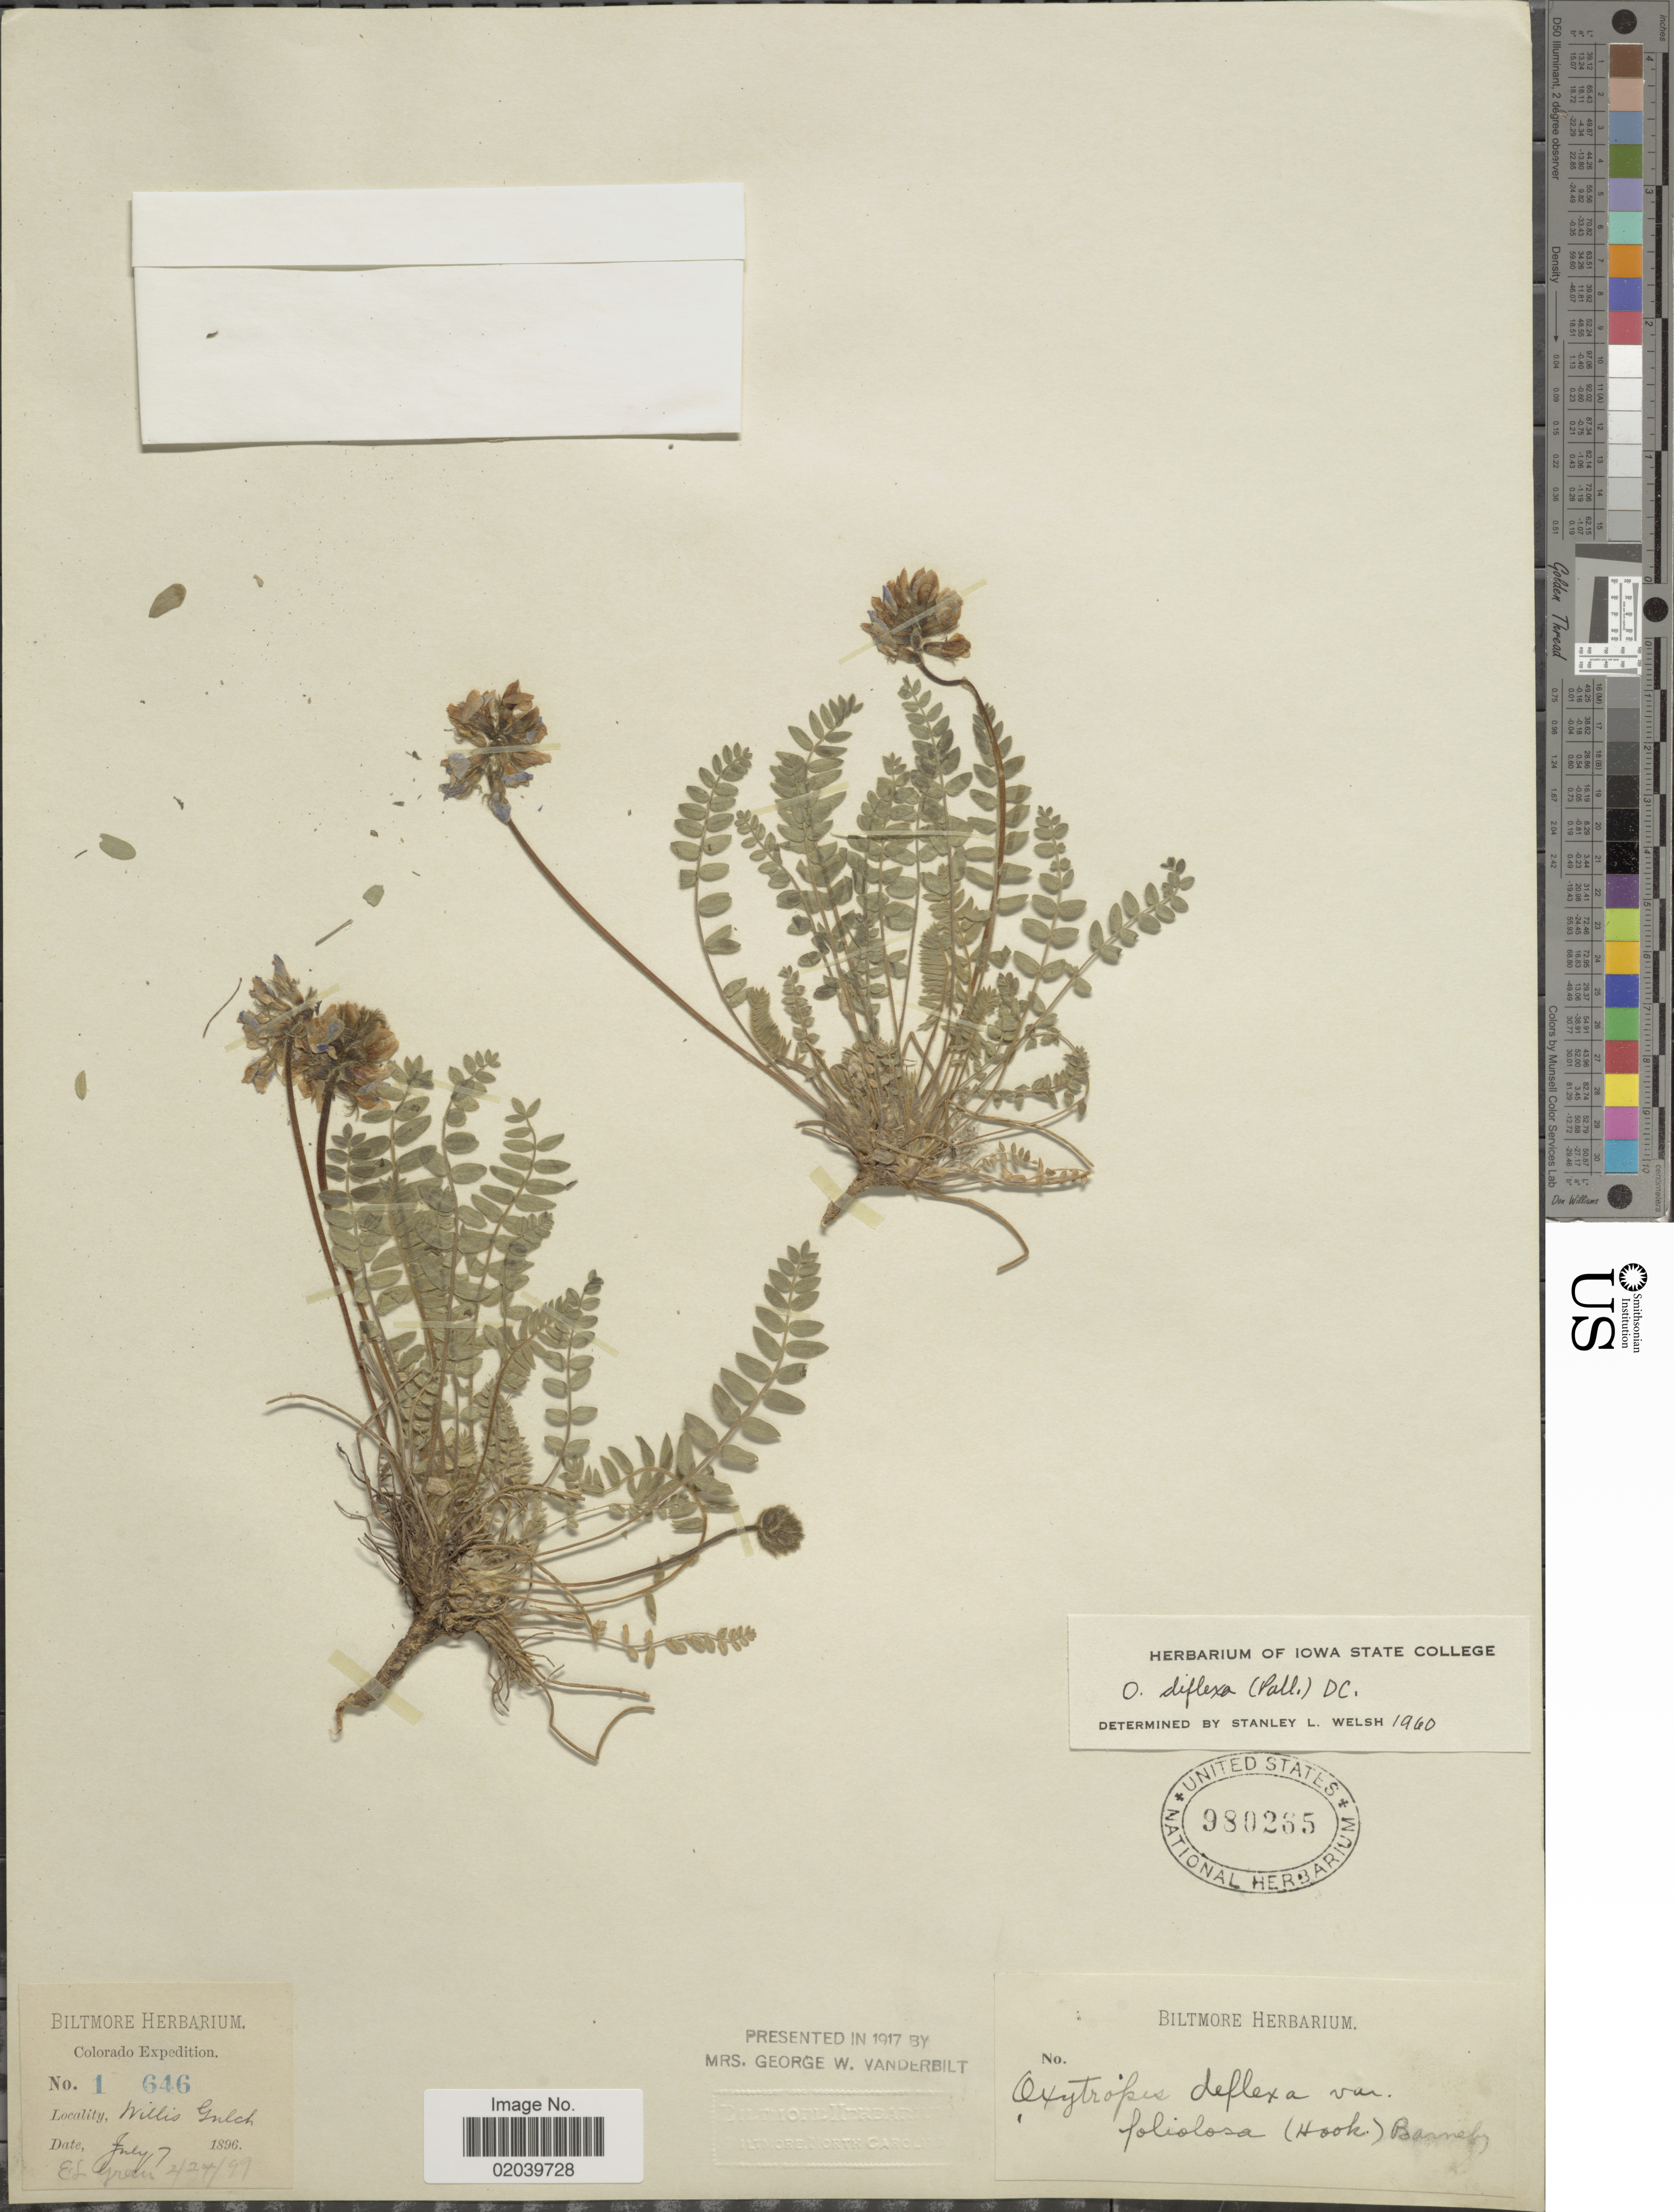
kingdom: Plantae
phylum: Tracheophyta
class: Magnoliopsida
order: Fabales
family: Fabaceae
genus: Oxytropis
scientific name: Oxytropis deflexa var. foliolosa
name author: (Hook.) Barneby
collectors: ex herb. Biltmore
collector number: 1646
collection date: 1896-07-07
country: United States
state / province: Colorado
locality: Willis Gulch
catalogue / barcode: US 980265